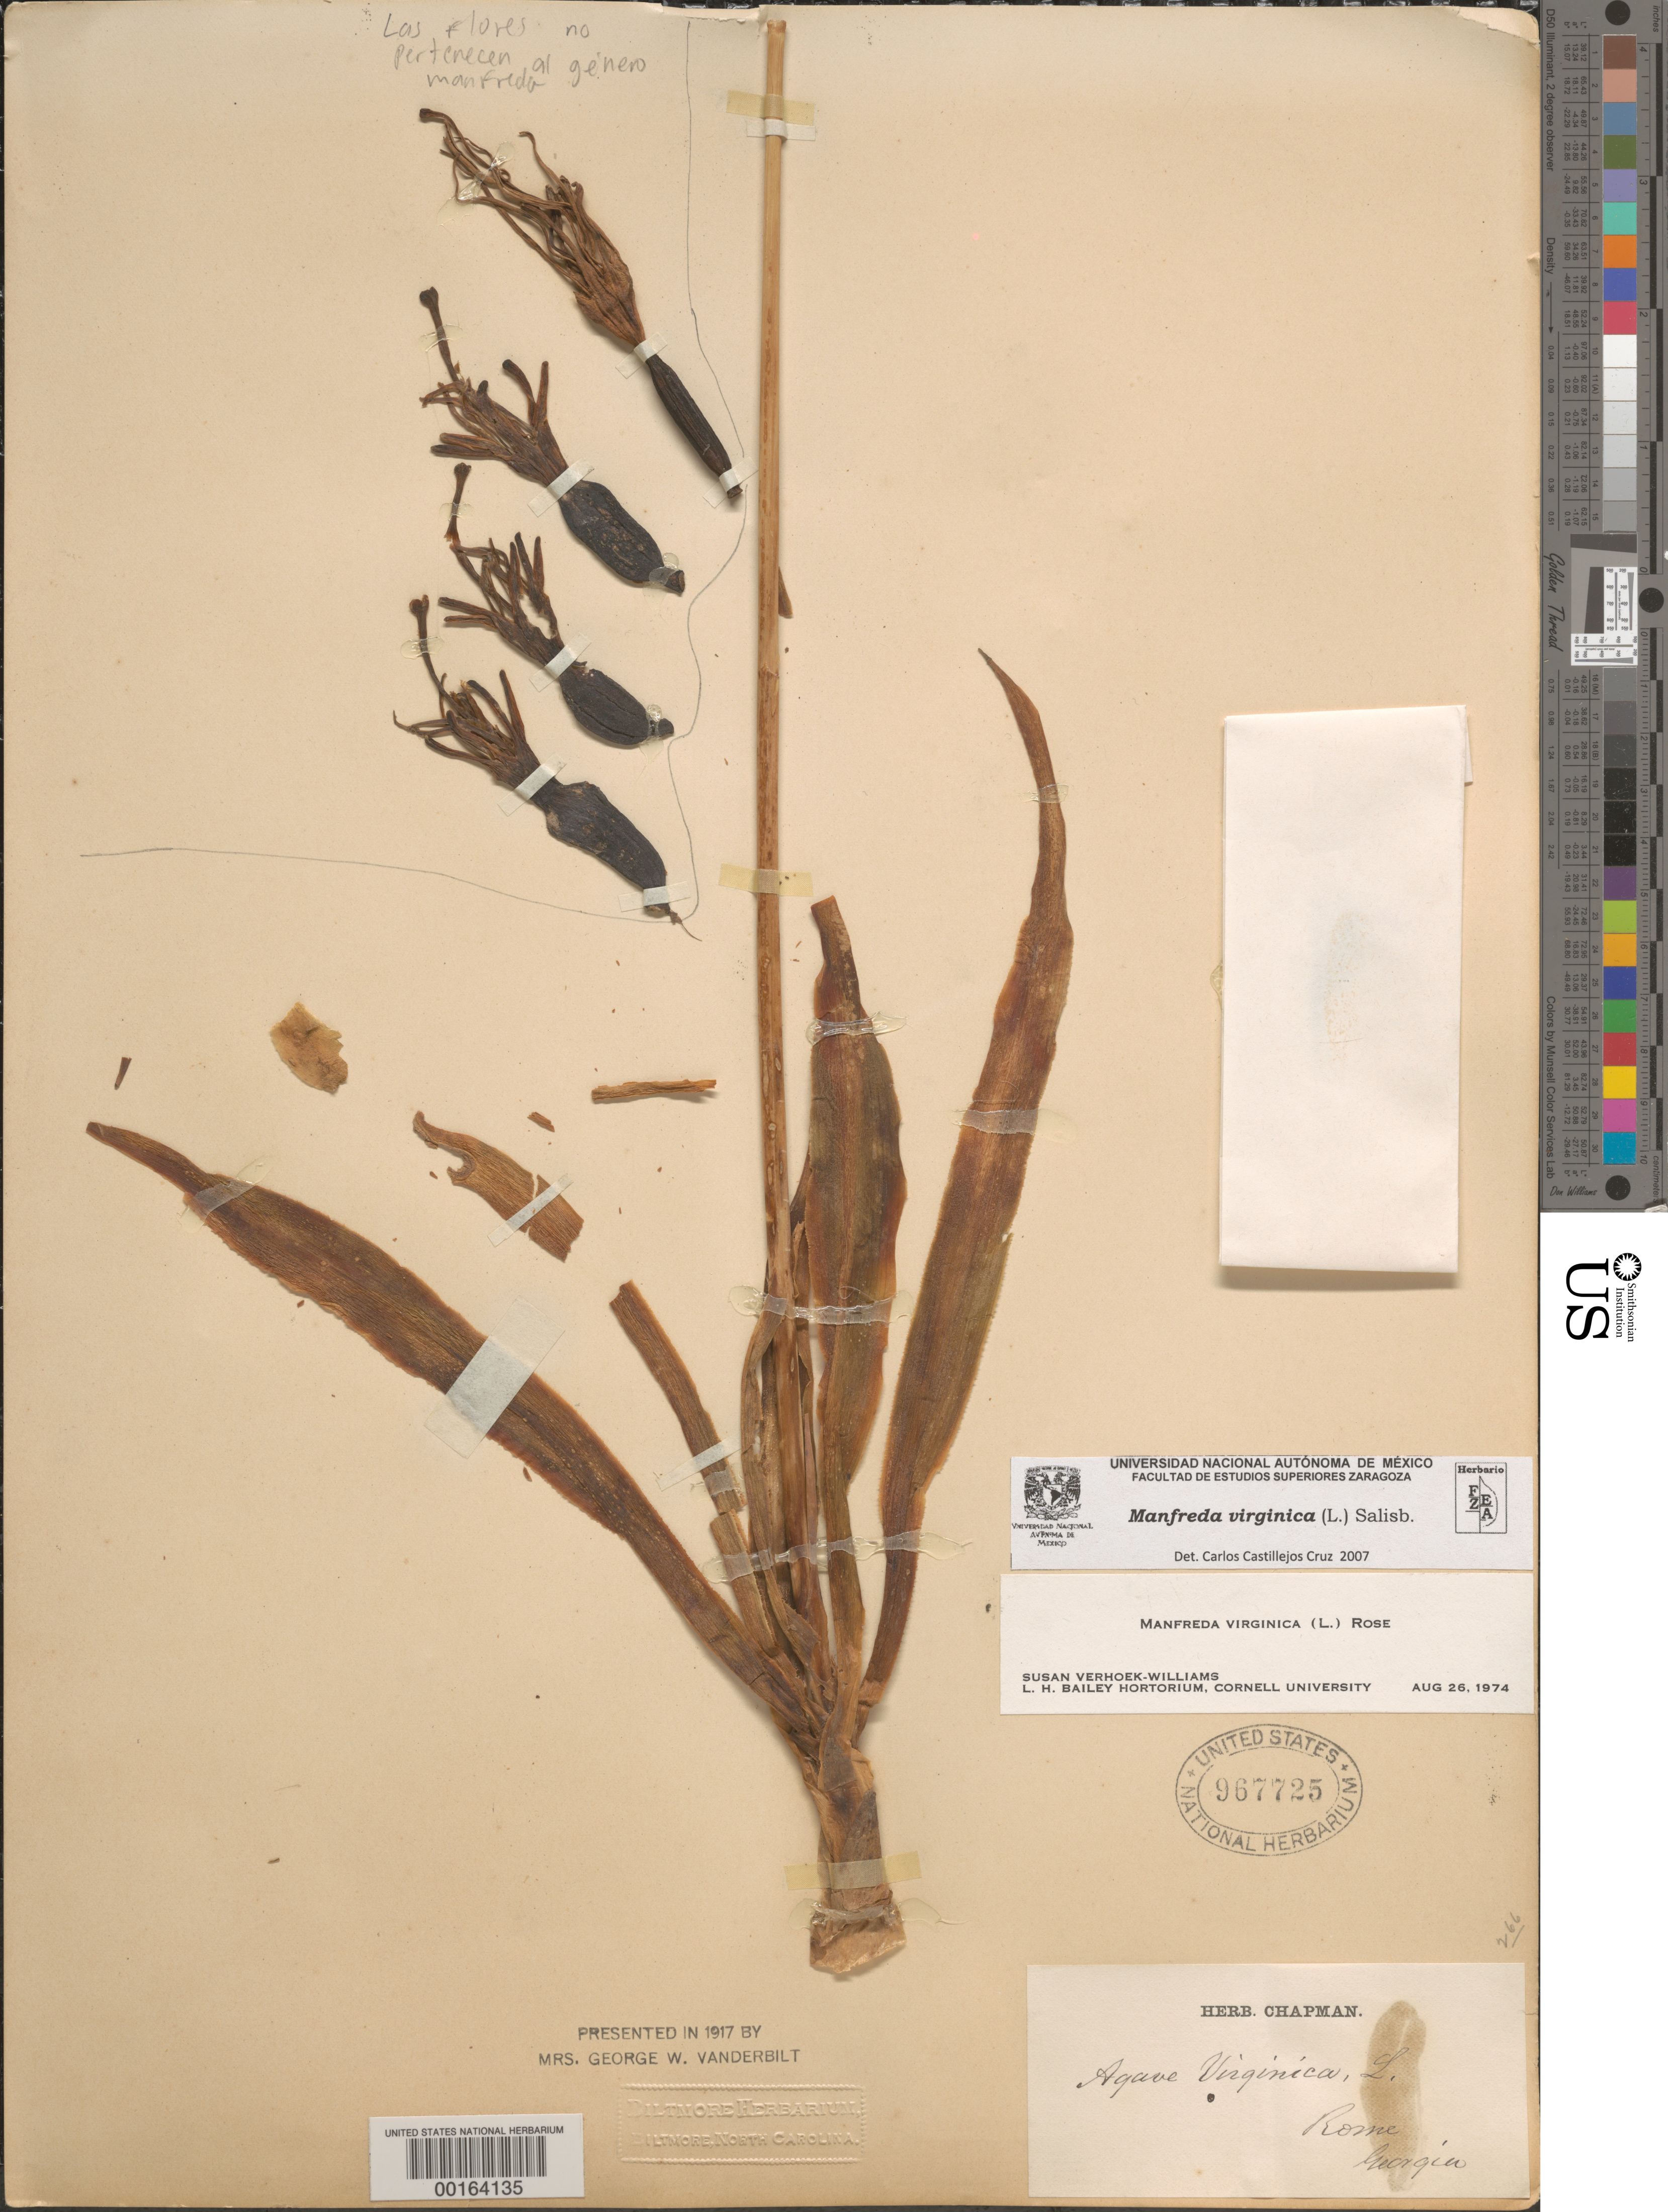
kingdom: Plantae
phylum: Tracheophyta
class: Liliopsida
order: Asparagales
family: Asparagaceae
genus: Manfreda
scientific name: Manfreda virginica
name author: (L.) Salisb. ex Rose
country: United States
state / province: Georgia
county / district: Floyd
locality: Rome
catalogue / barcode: US 967725